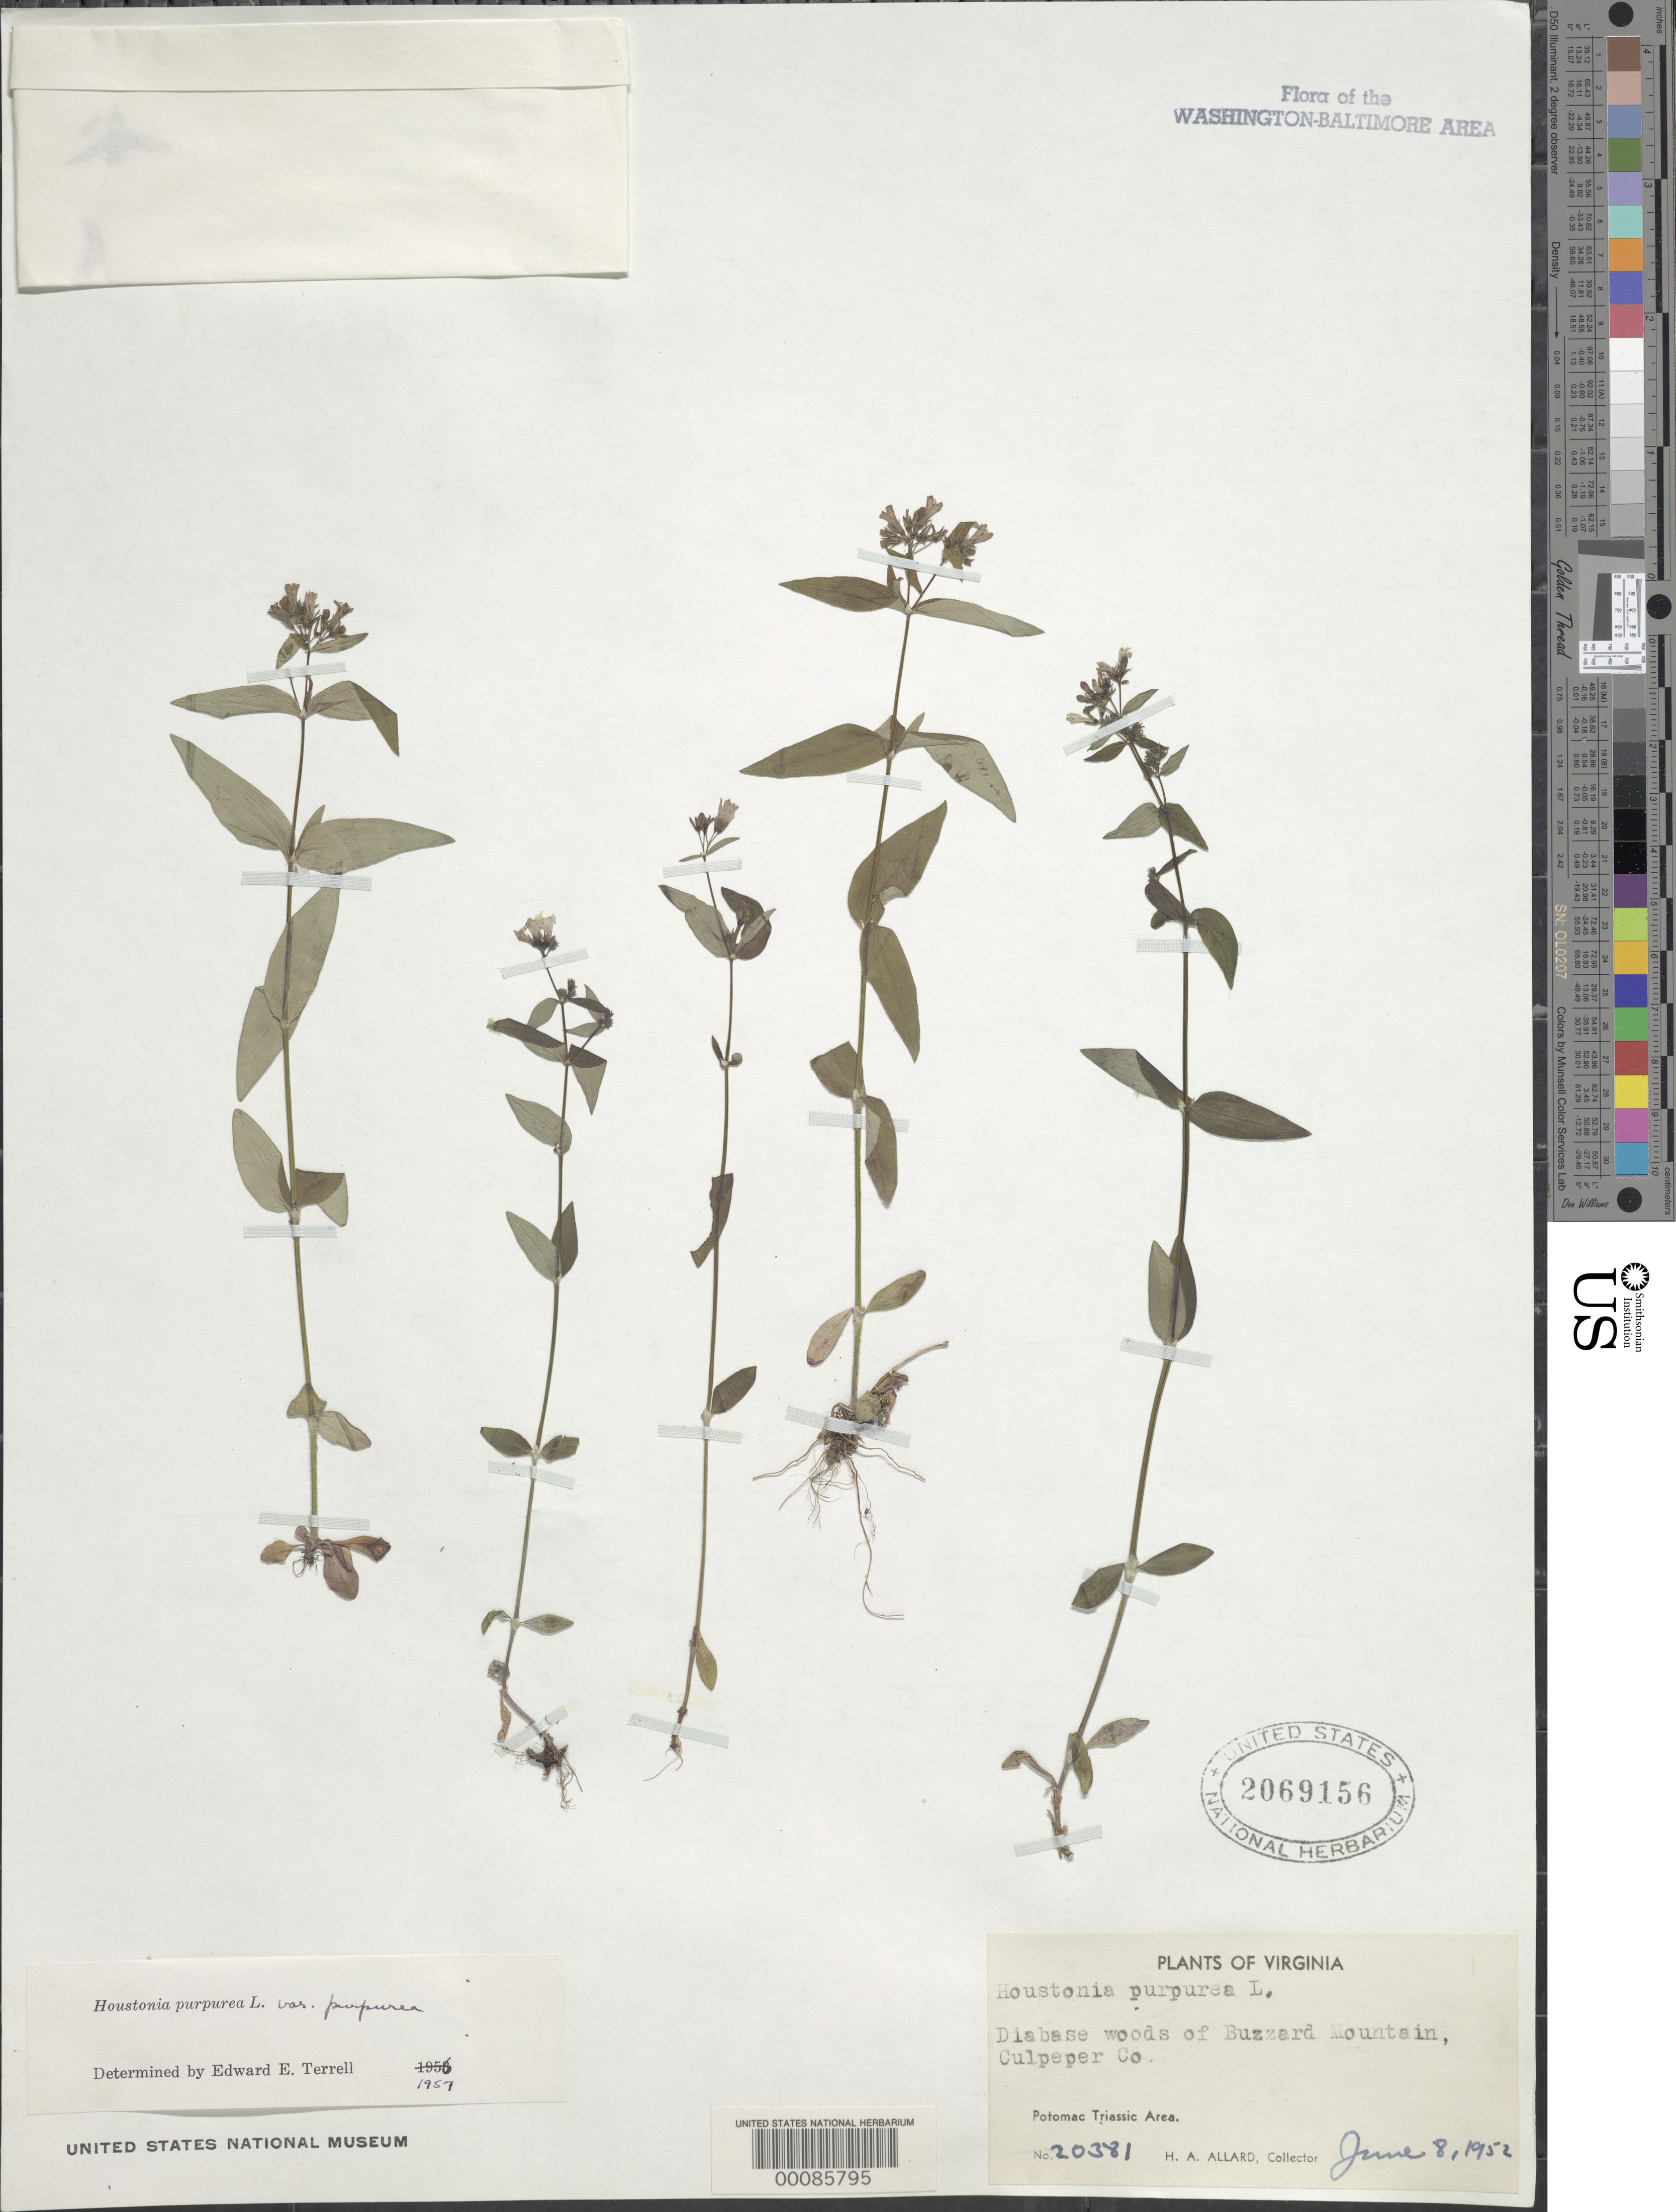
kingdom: Plantae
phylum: Tracheophyta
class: Magnoliopsida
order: Gentianales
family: Rubiaceae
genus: Houstonia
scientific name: Houstonia purpurea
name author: L.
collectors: H. A. Allard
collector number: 20381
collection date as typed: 08 Jun 1952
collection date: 1952-06-08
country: United States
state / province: Virginia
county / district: Culpeper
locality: Buzzard Mt.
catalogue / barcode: US 2069156